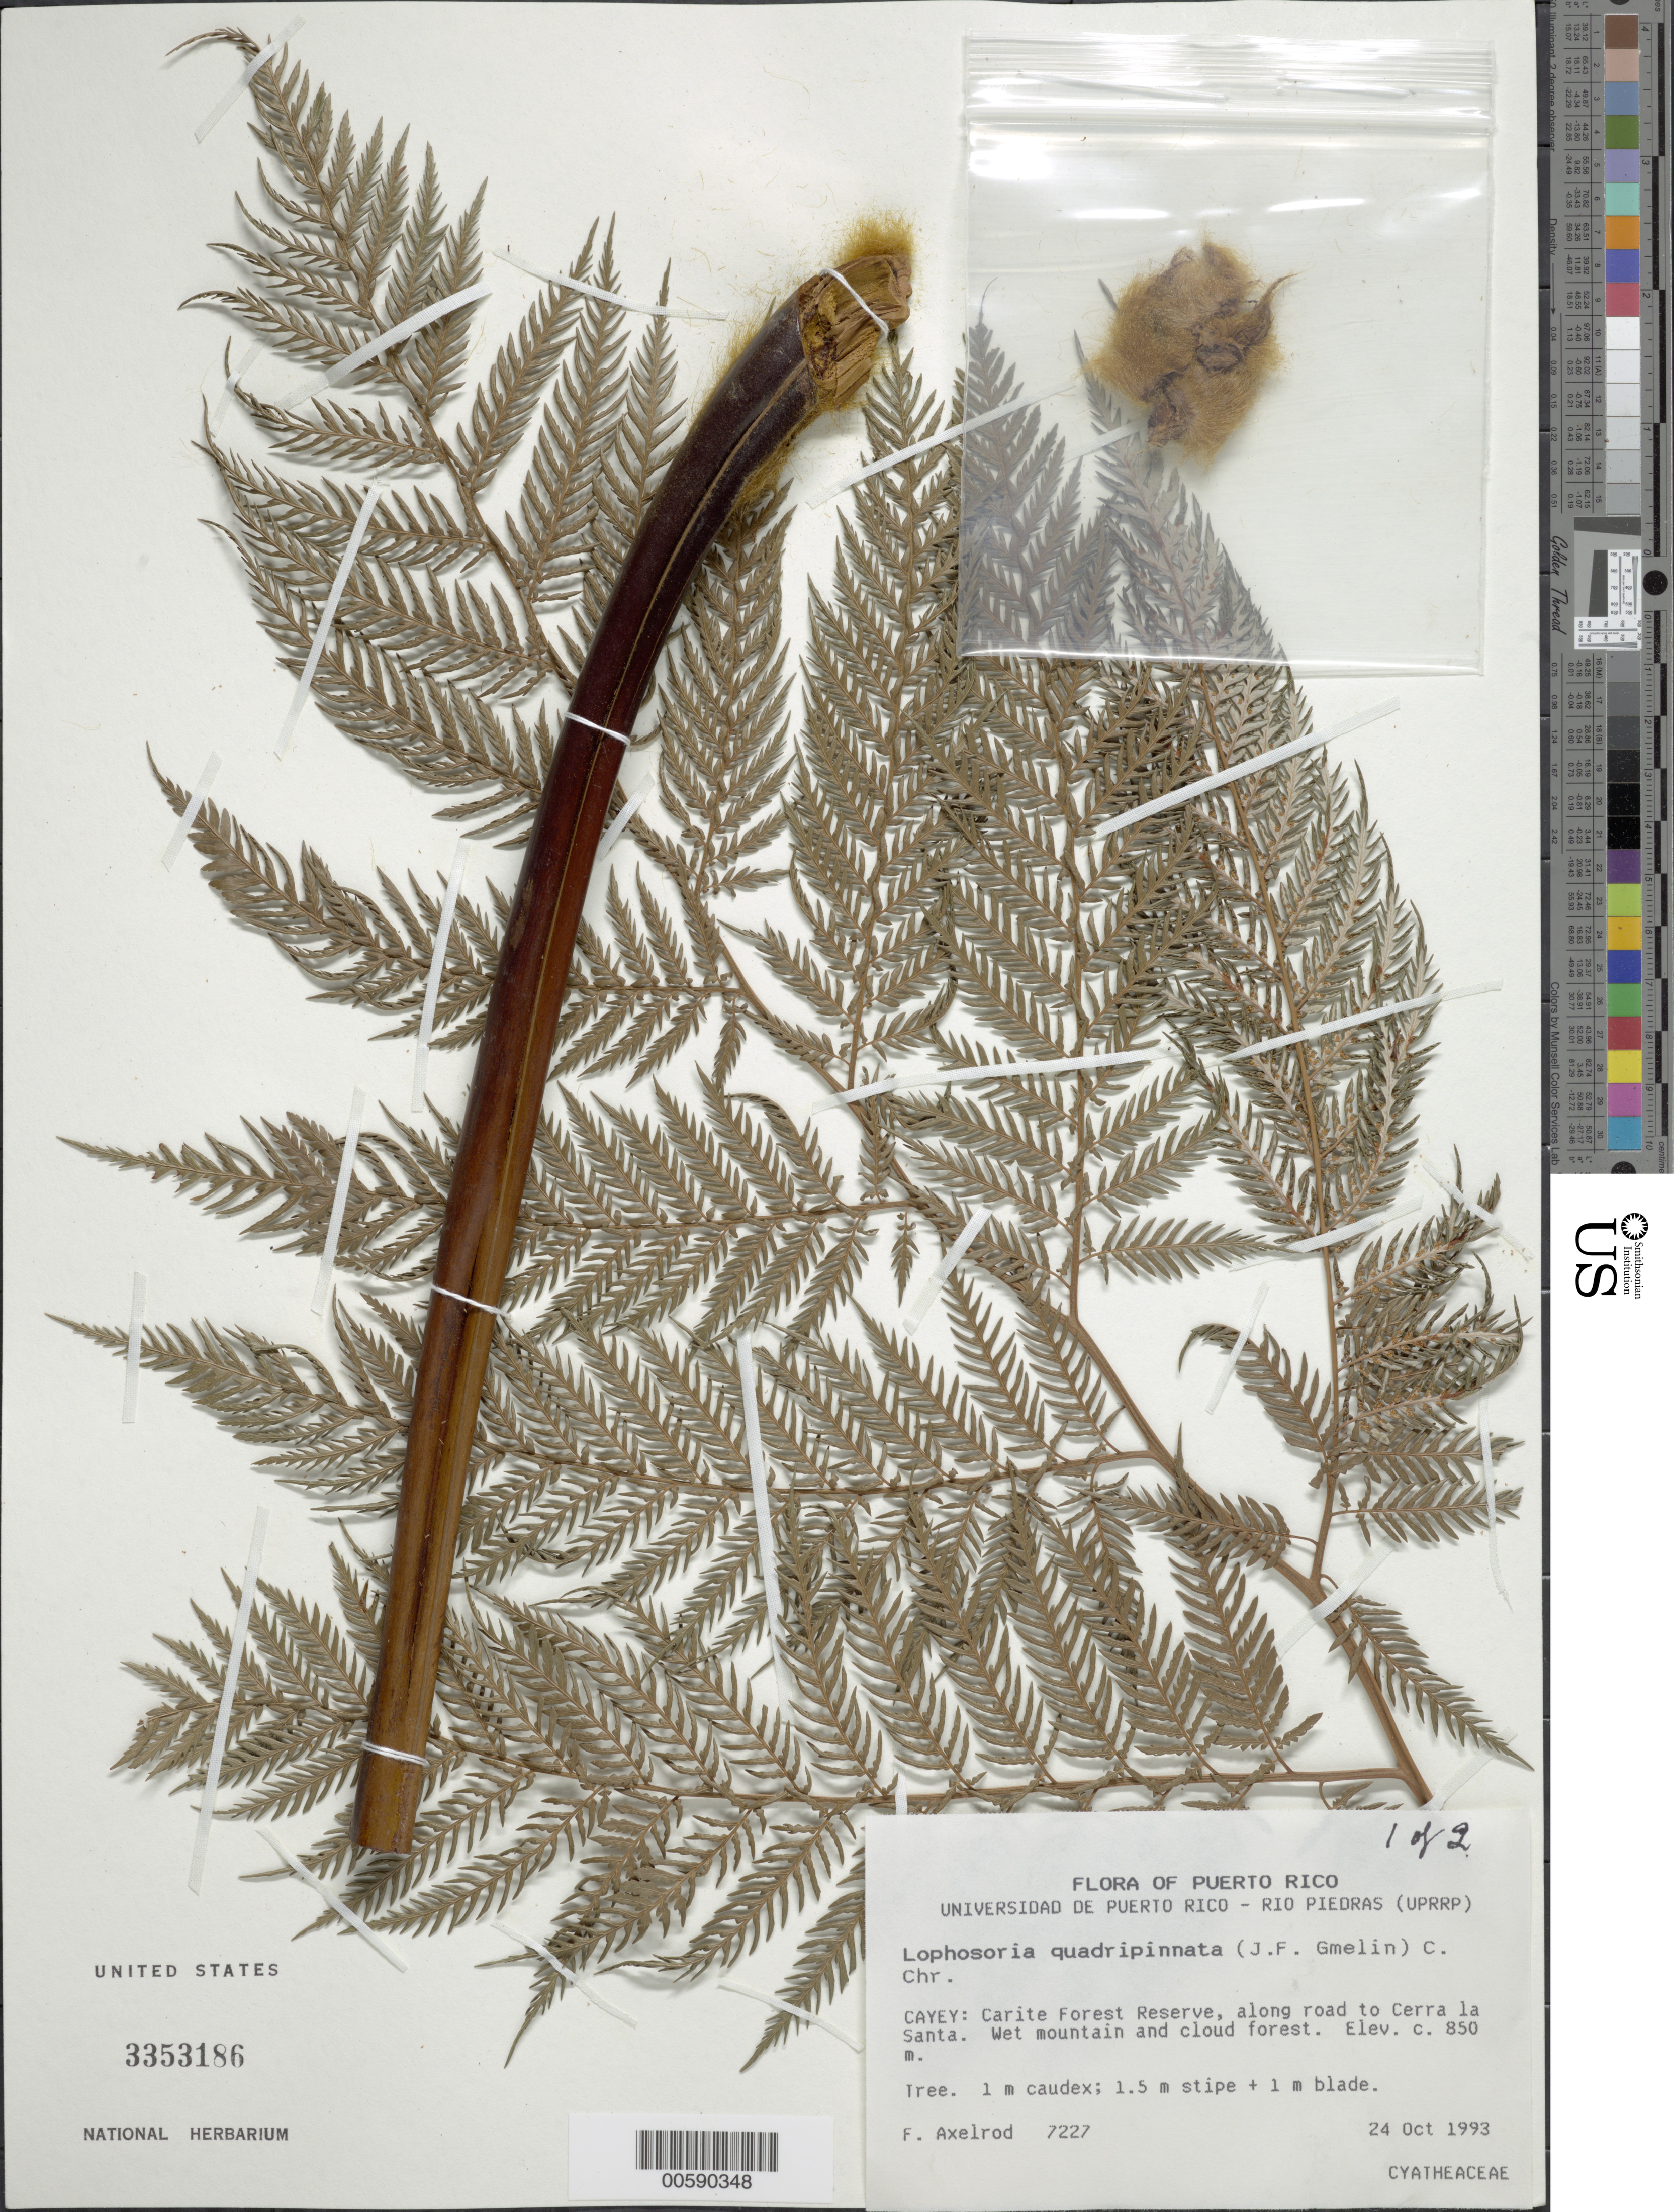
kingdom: Plantae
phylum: Tracheophyta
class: Polypodiopsida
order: Cyatheales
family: Dicksoniaceae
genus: Lophosoria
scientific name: Lophosoria quadripinnata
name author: (J.F. Gmel.) C. Chr.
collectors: F. S. Axelrod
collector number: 7227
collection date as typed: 24 Oct 1993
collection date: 1993-10-24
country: Puerto Rico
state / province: Cayey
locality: Carite Forest Reserve, along road to Cerro La Santa. Wet mountain and cloud forest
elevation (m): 850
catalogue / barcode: US 3353186